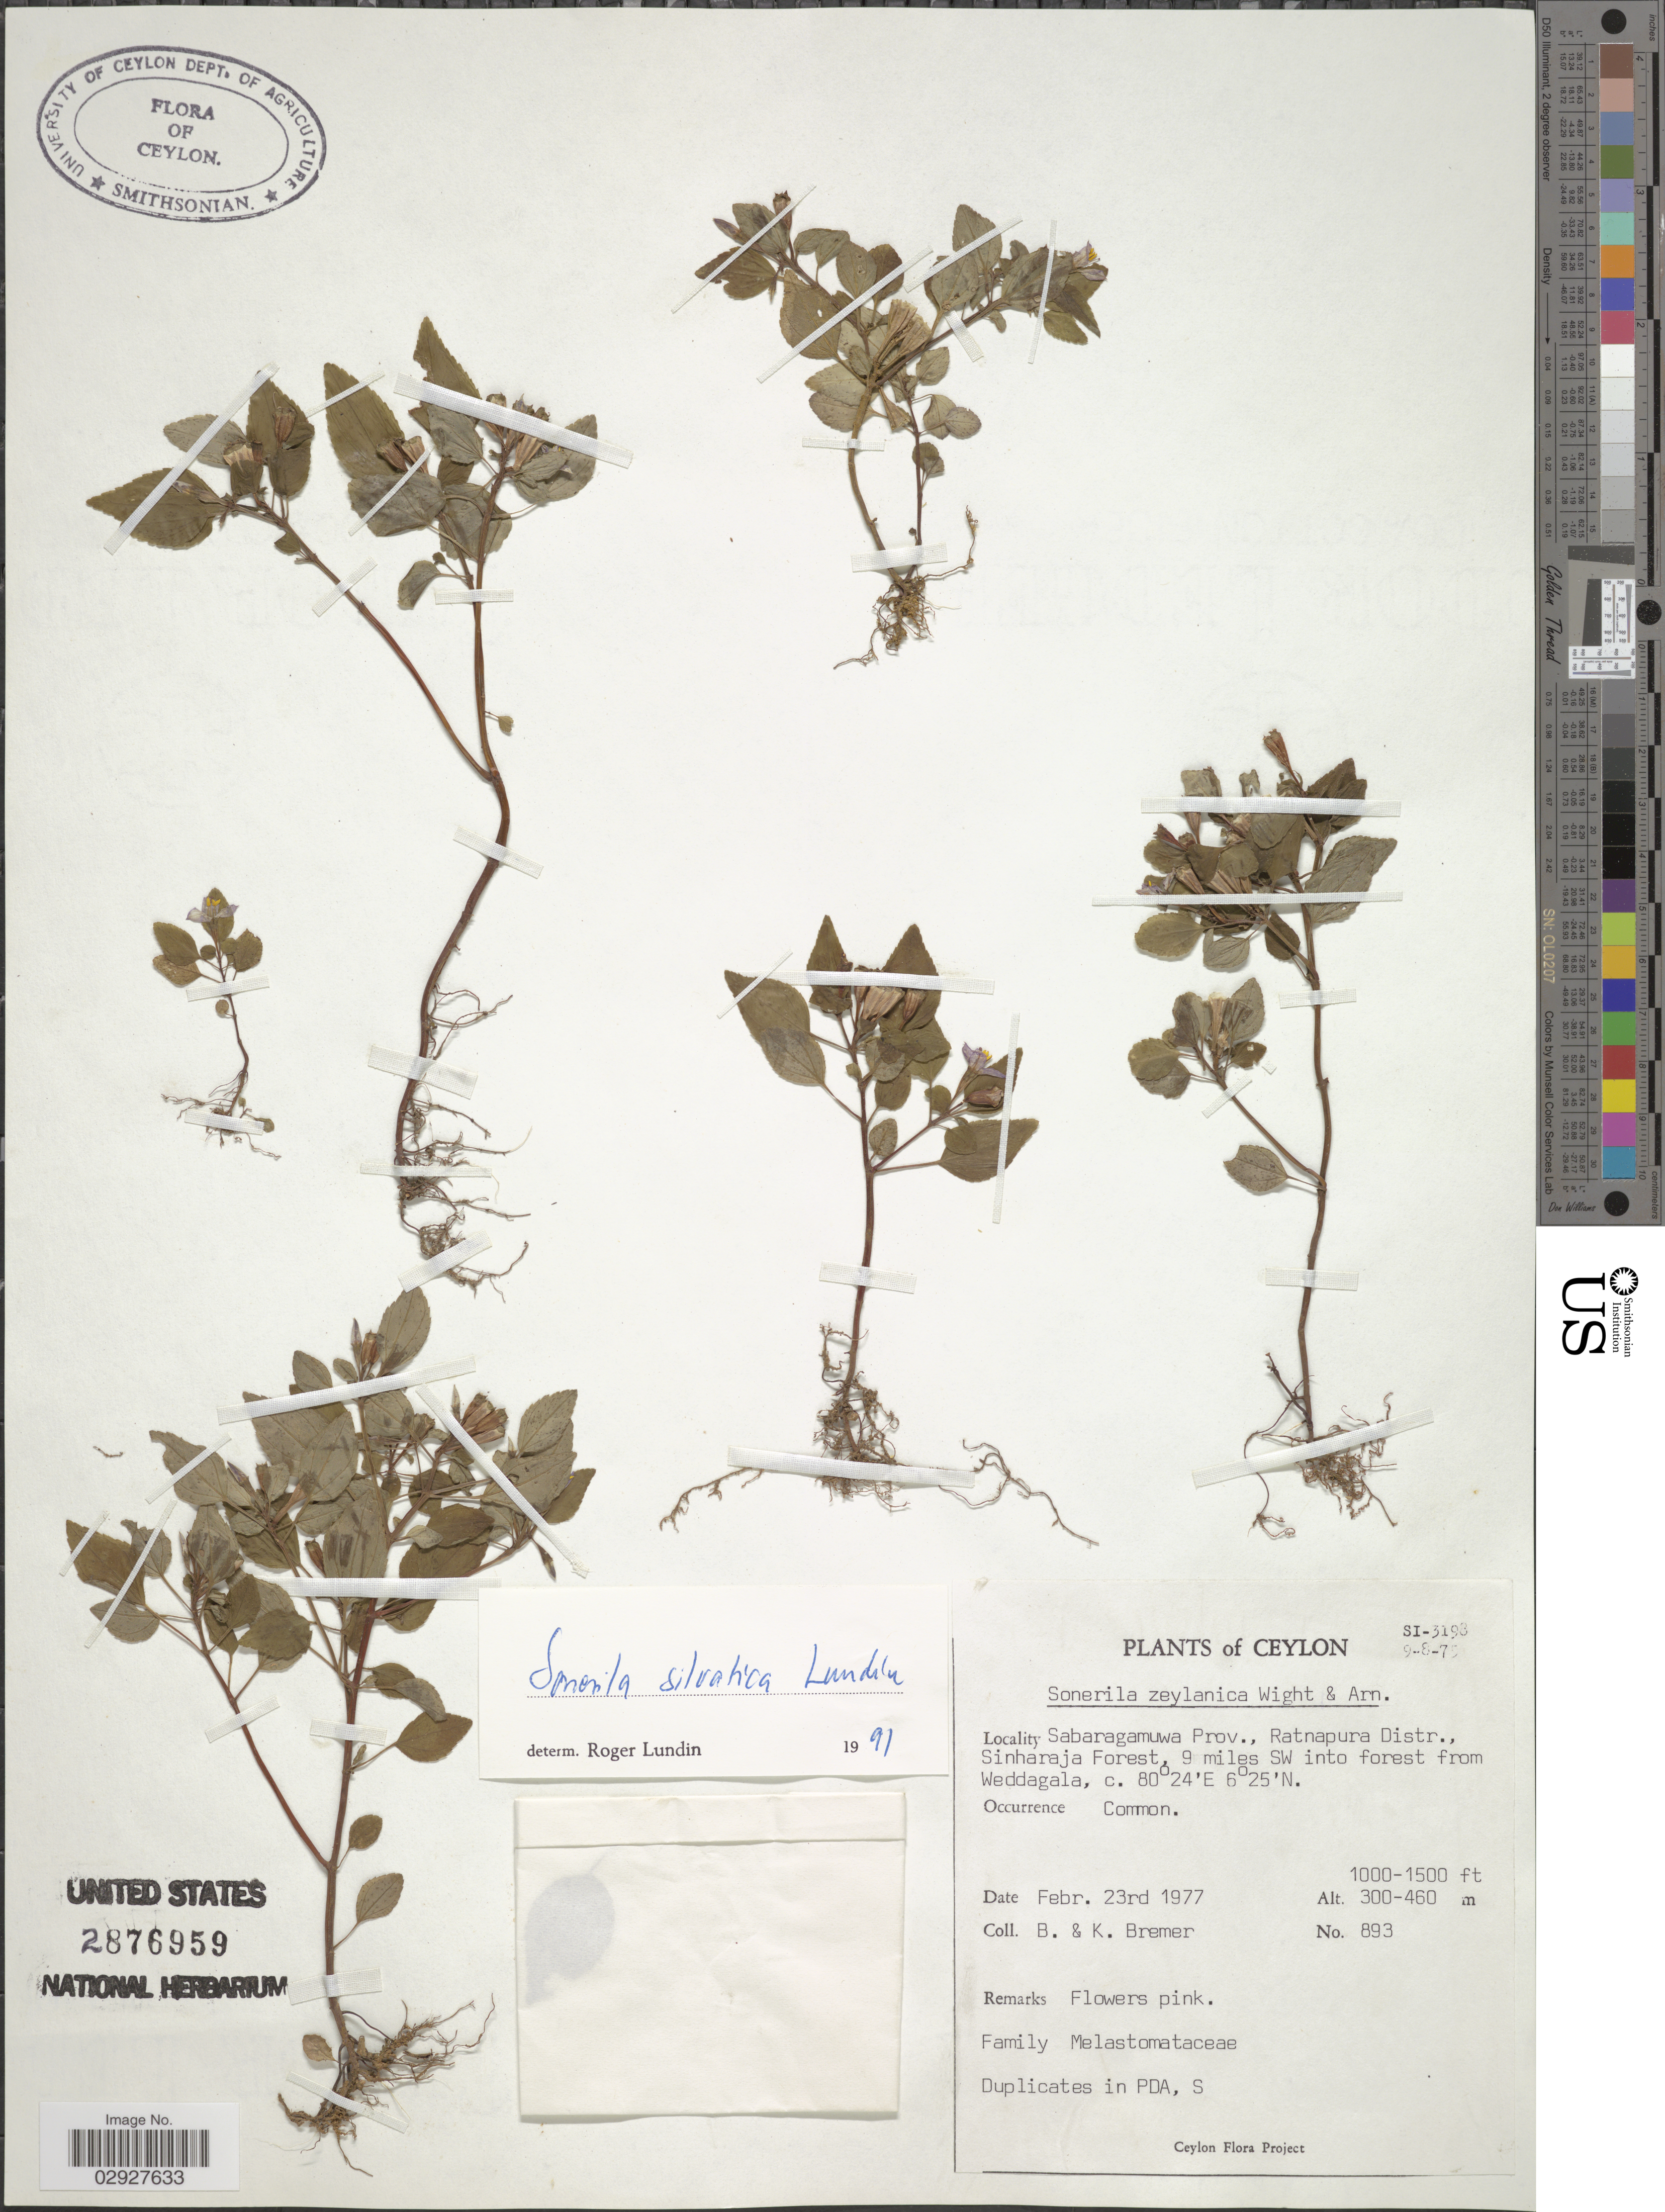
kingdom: Plantae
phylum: Tracheophyta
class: Magnoliopsida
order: Myrtales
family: Melastomataceae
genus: Sonerila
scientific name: Sonerila silvatica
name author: Lundin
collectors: B. Bremer & K. Bremer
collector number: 893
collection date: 1977-02-23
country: Sri Lanka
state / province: Sabaragamuwa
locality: Ceylon. Ratnapura Distr., Sinharaja Forest, 9 miles SW into forest from Weddagala.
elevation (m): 305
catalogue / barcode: US 2876959